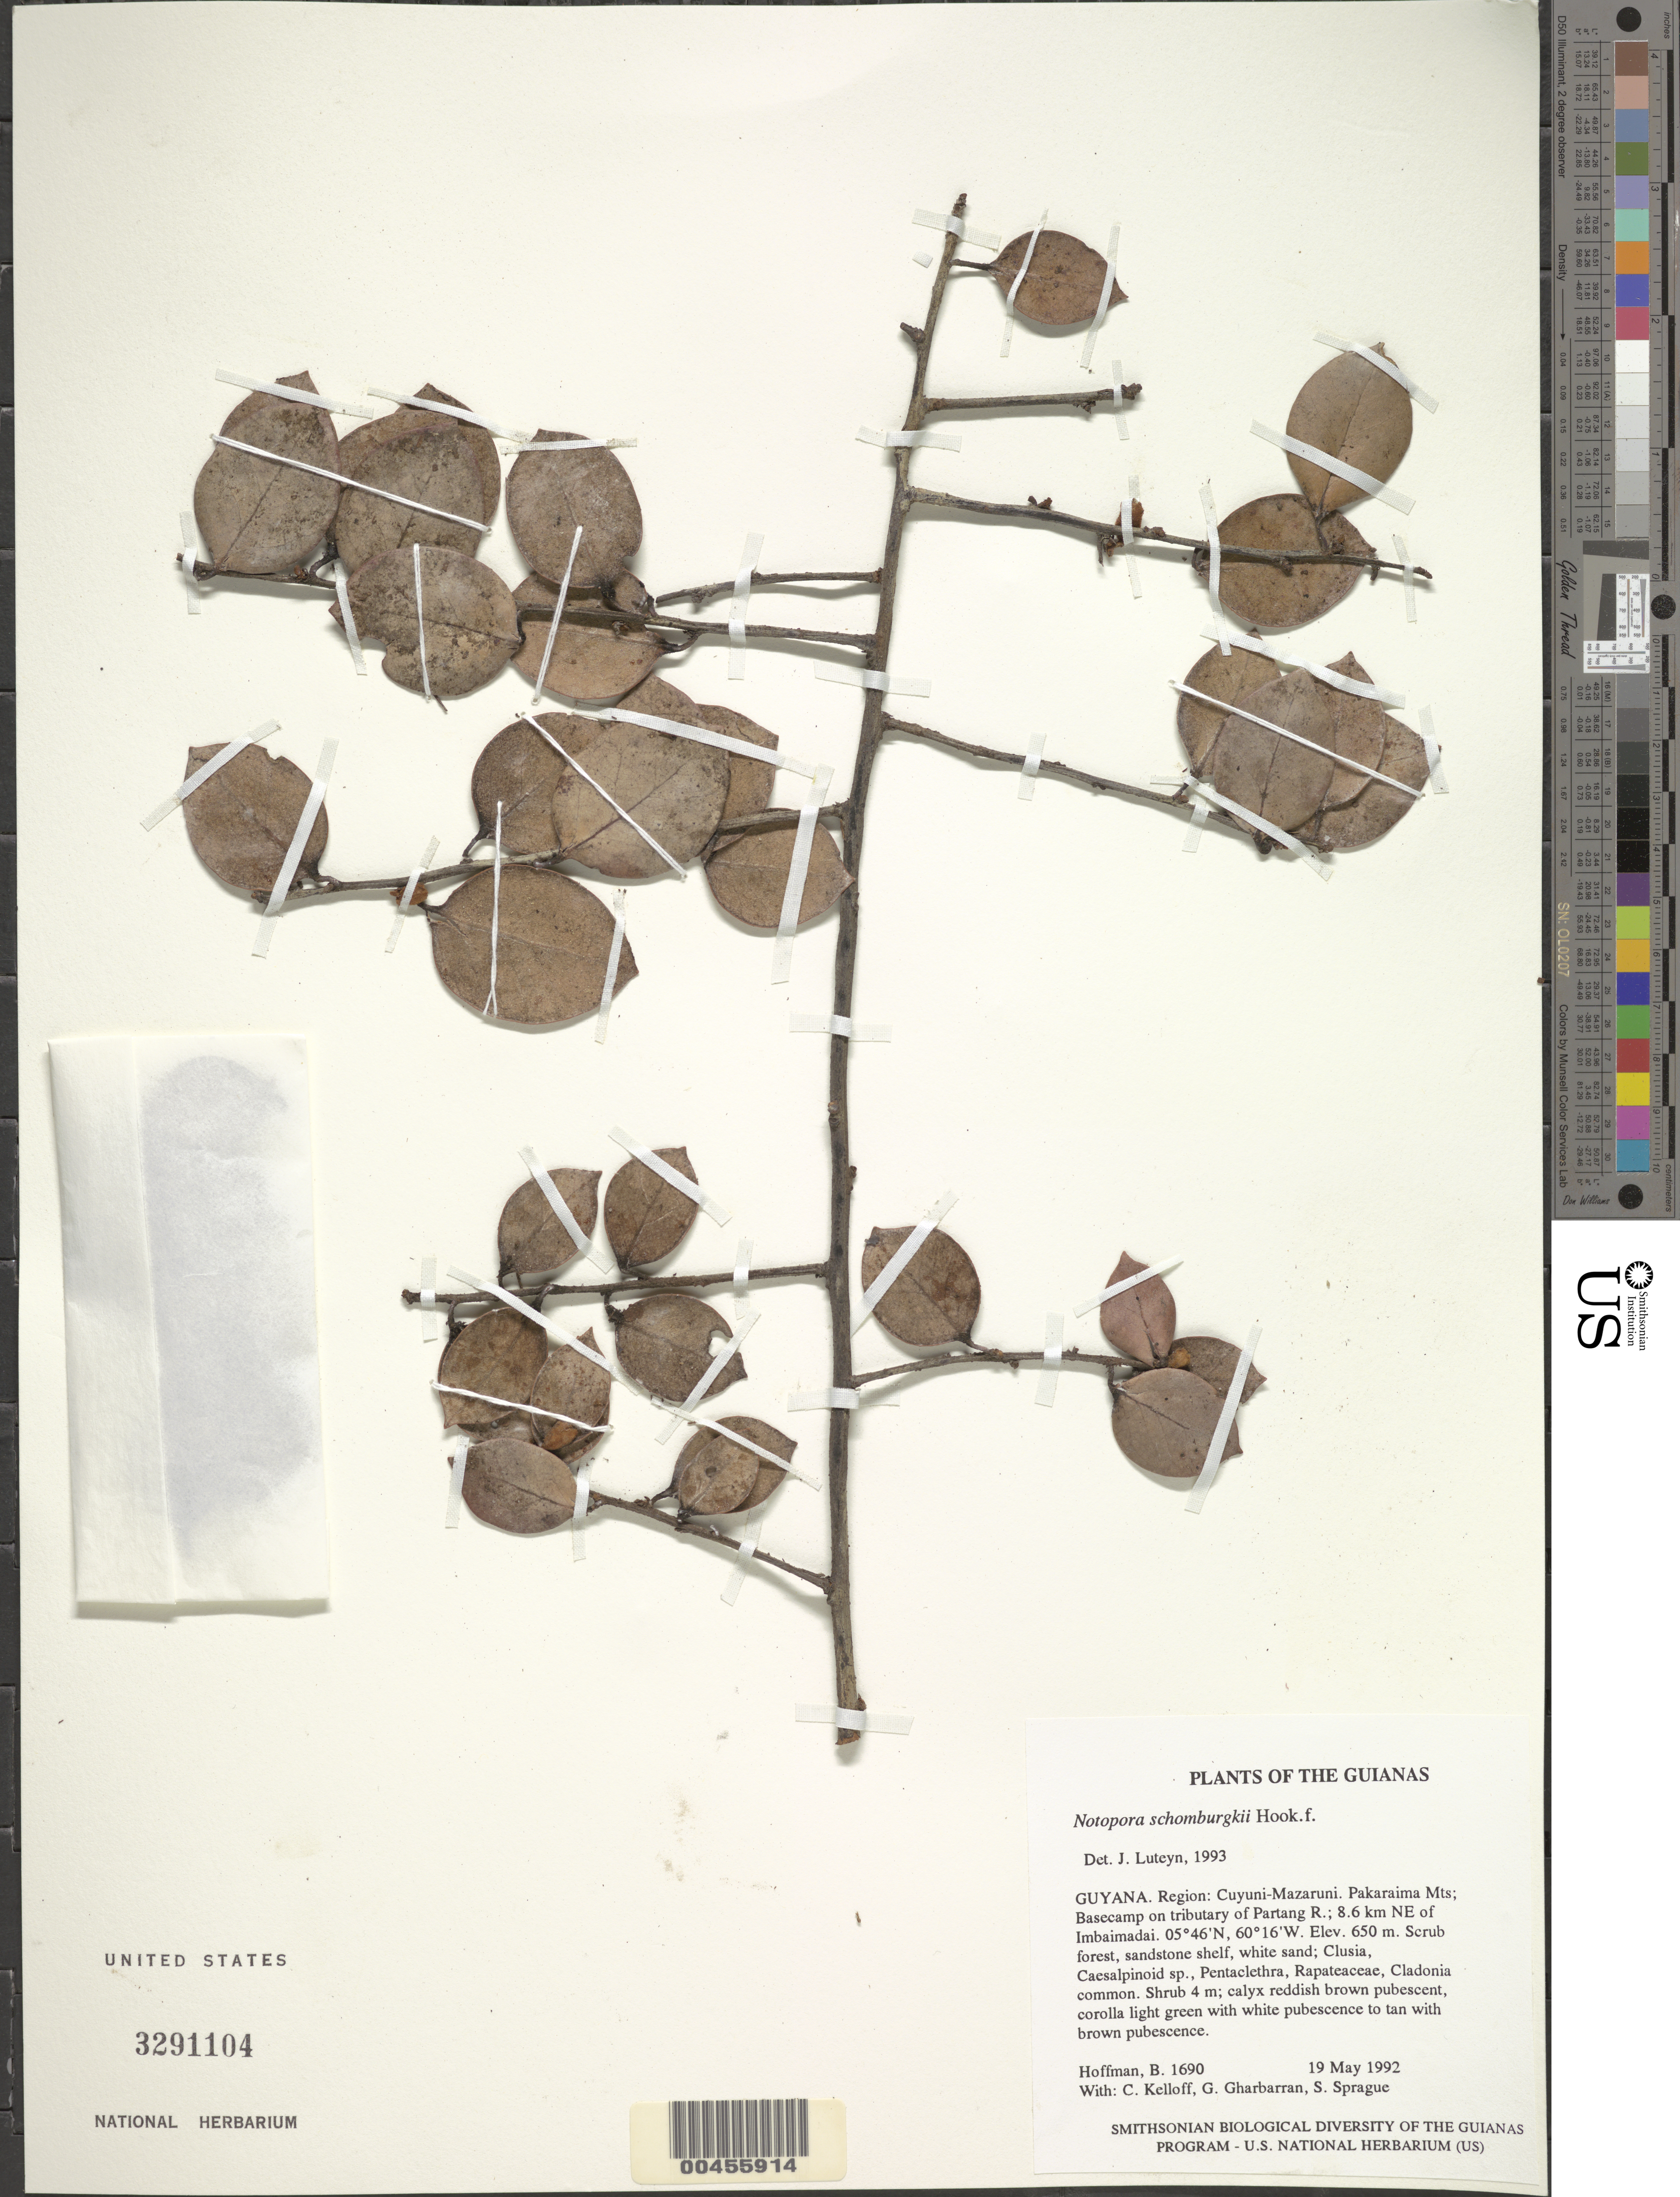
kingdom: Plantae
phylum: Tracheophyta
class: Magnoliopsida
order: Ericales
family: Ericaceae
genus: Notopora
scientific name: Notopora schomburgkii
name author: Hook. f.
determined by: Luteyn, J. L.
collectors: B. Hoffman, C. L. Kelloff, G. Gharbarran & S. Sprague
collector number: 1690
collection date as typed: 19 May 1992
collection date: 1992-05-19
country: Guyana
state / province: Cuyuni-Mazaruni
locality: Pakaraima Mts; basecamp on tributary of Partang River; 8.6 km NE of Imbaimadai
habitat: Scrub forest, sandstone shelf, white sand; Clusia, Caesalpinoid sp., Pentaclethra, Rapateaceae, Cladonia common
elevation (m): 650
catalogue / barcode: US 3291104